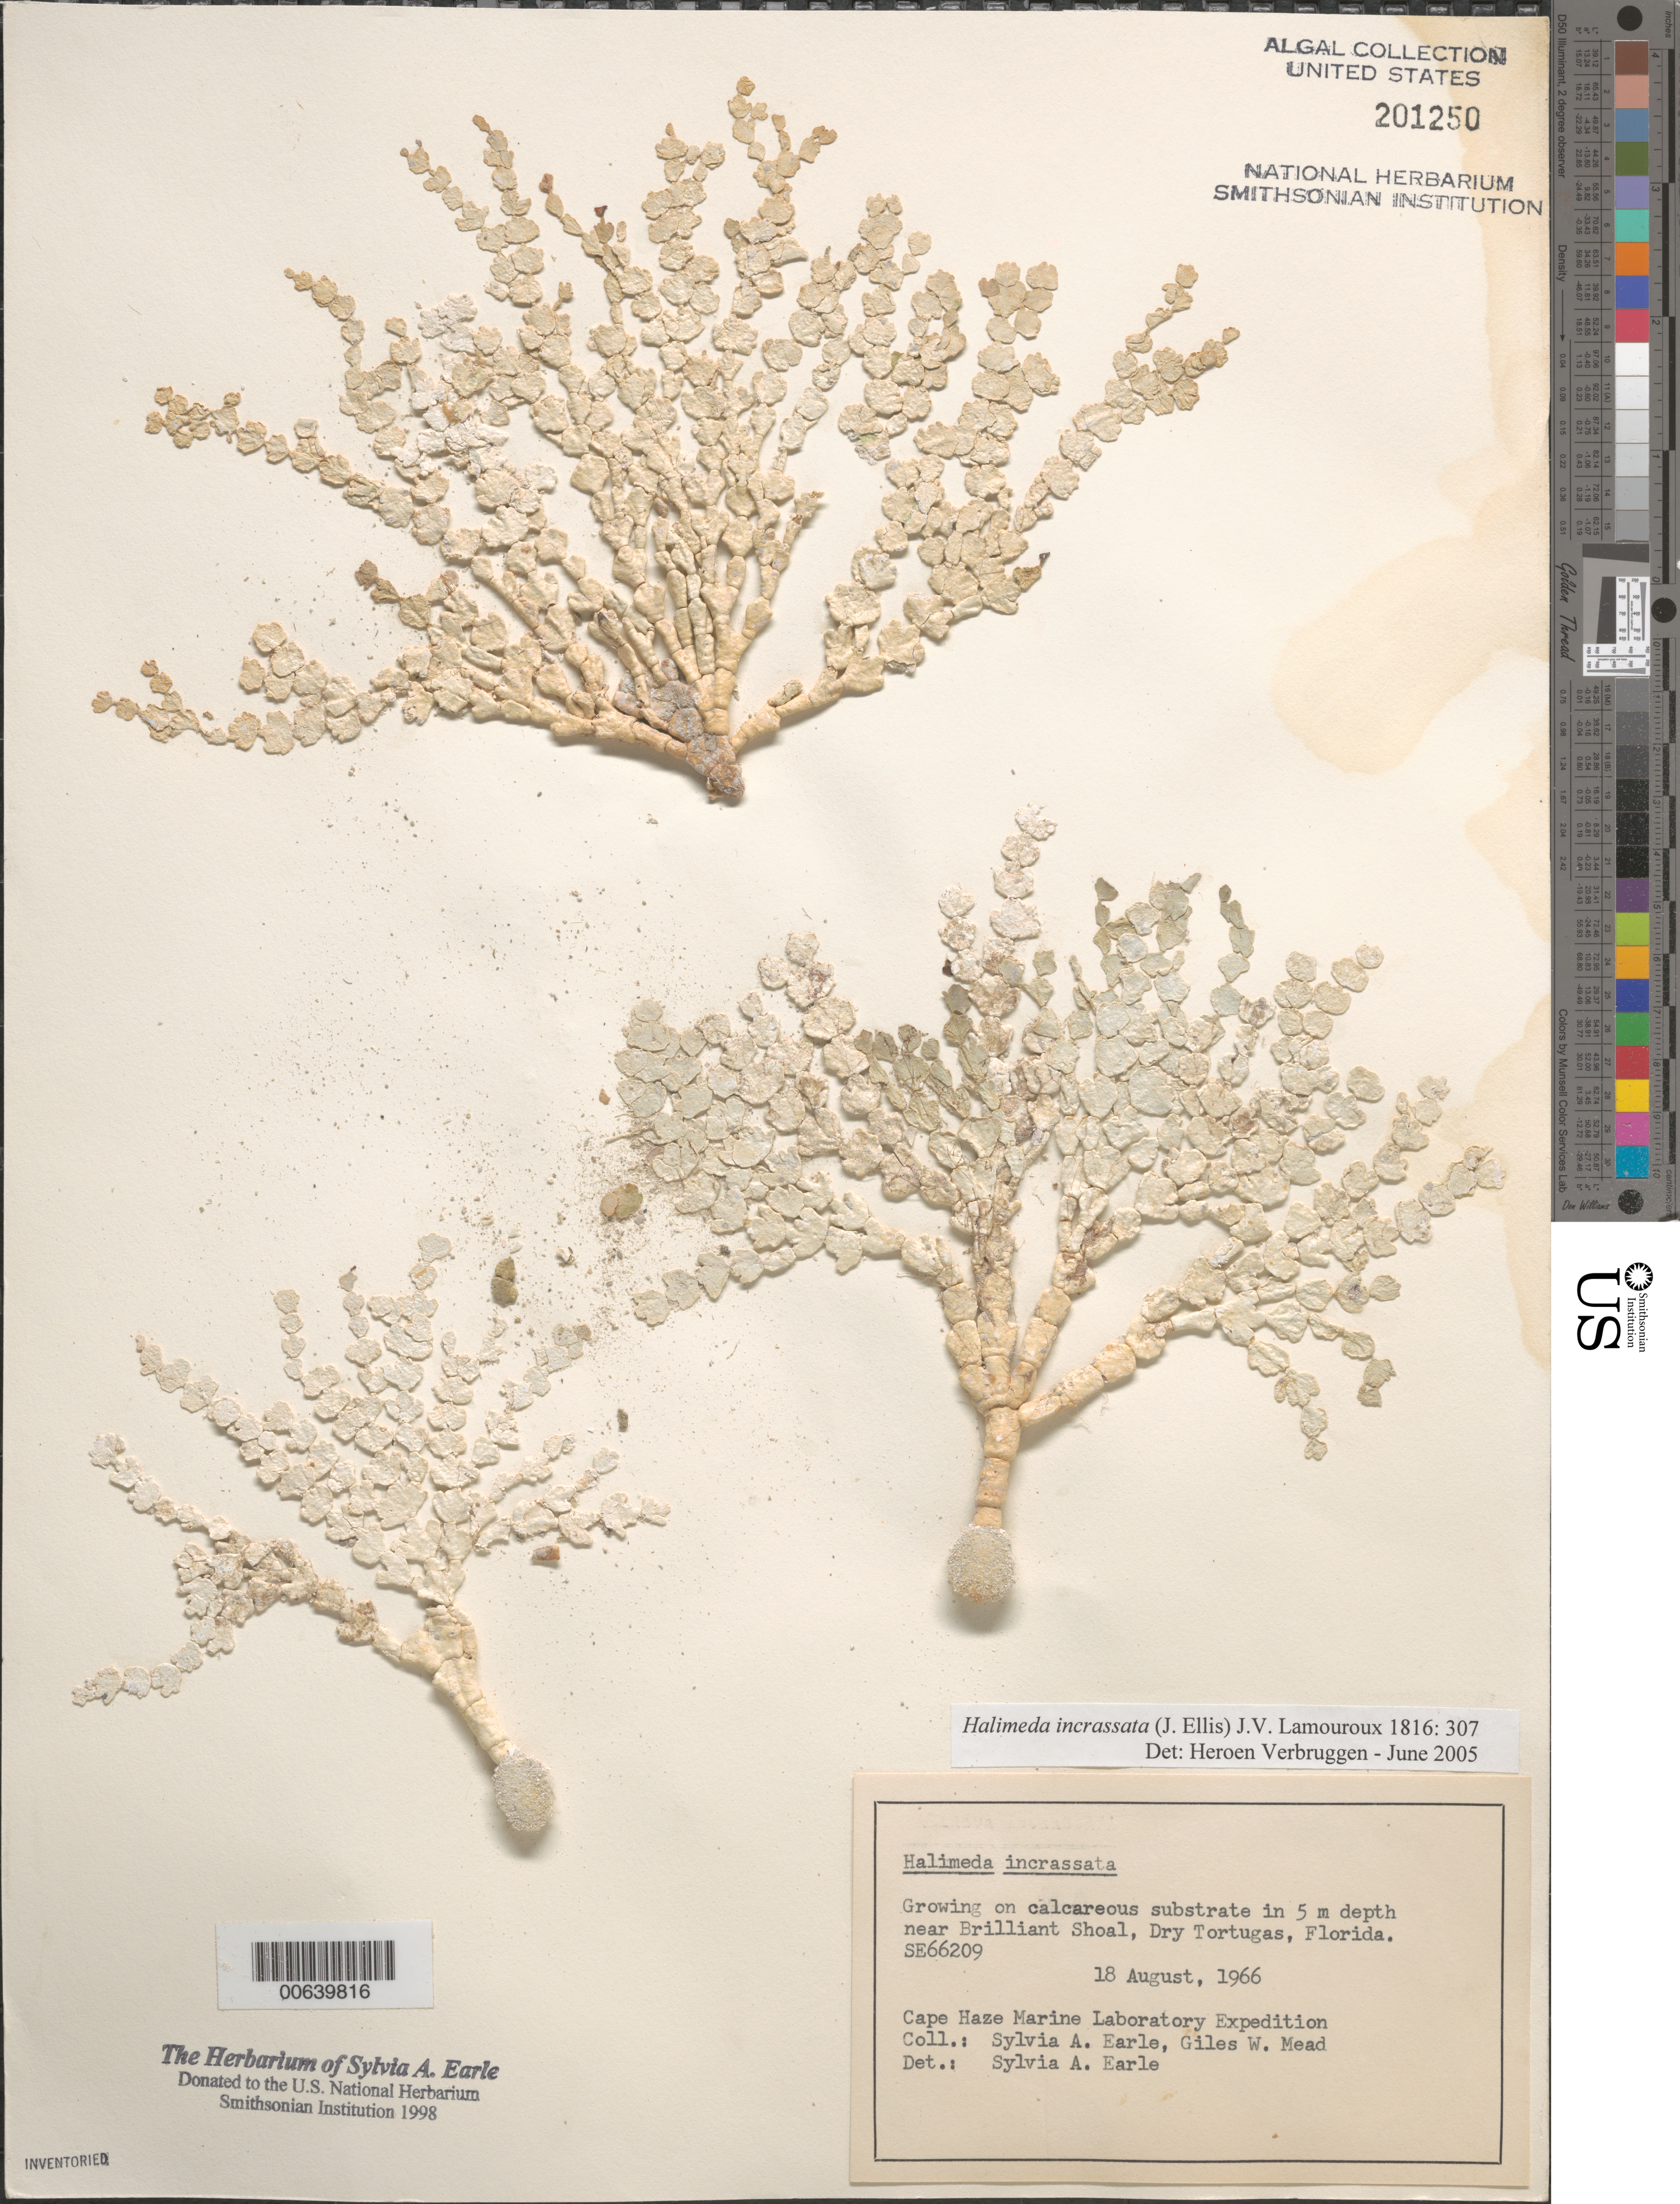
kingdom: Plantae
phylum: Chlorophyta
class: Ulvophyceae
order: Bryopsidales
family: Halimedaceae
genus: Halimeda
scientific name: Halimeda incrassata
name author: (J. Ellis) J.V.Lamouroux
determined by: Earle, S. A.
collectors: S. A. Earle & G. W. Mead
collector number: SE 66209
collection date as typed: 18 Aug 1966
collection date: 1966-08-18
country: United States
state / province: Florida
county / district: Monroe County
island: Dry Tortugas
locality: Near Brilliant Shoal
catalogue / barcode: US 201250